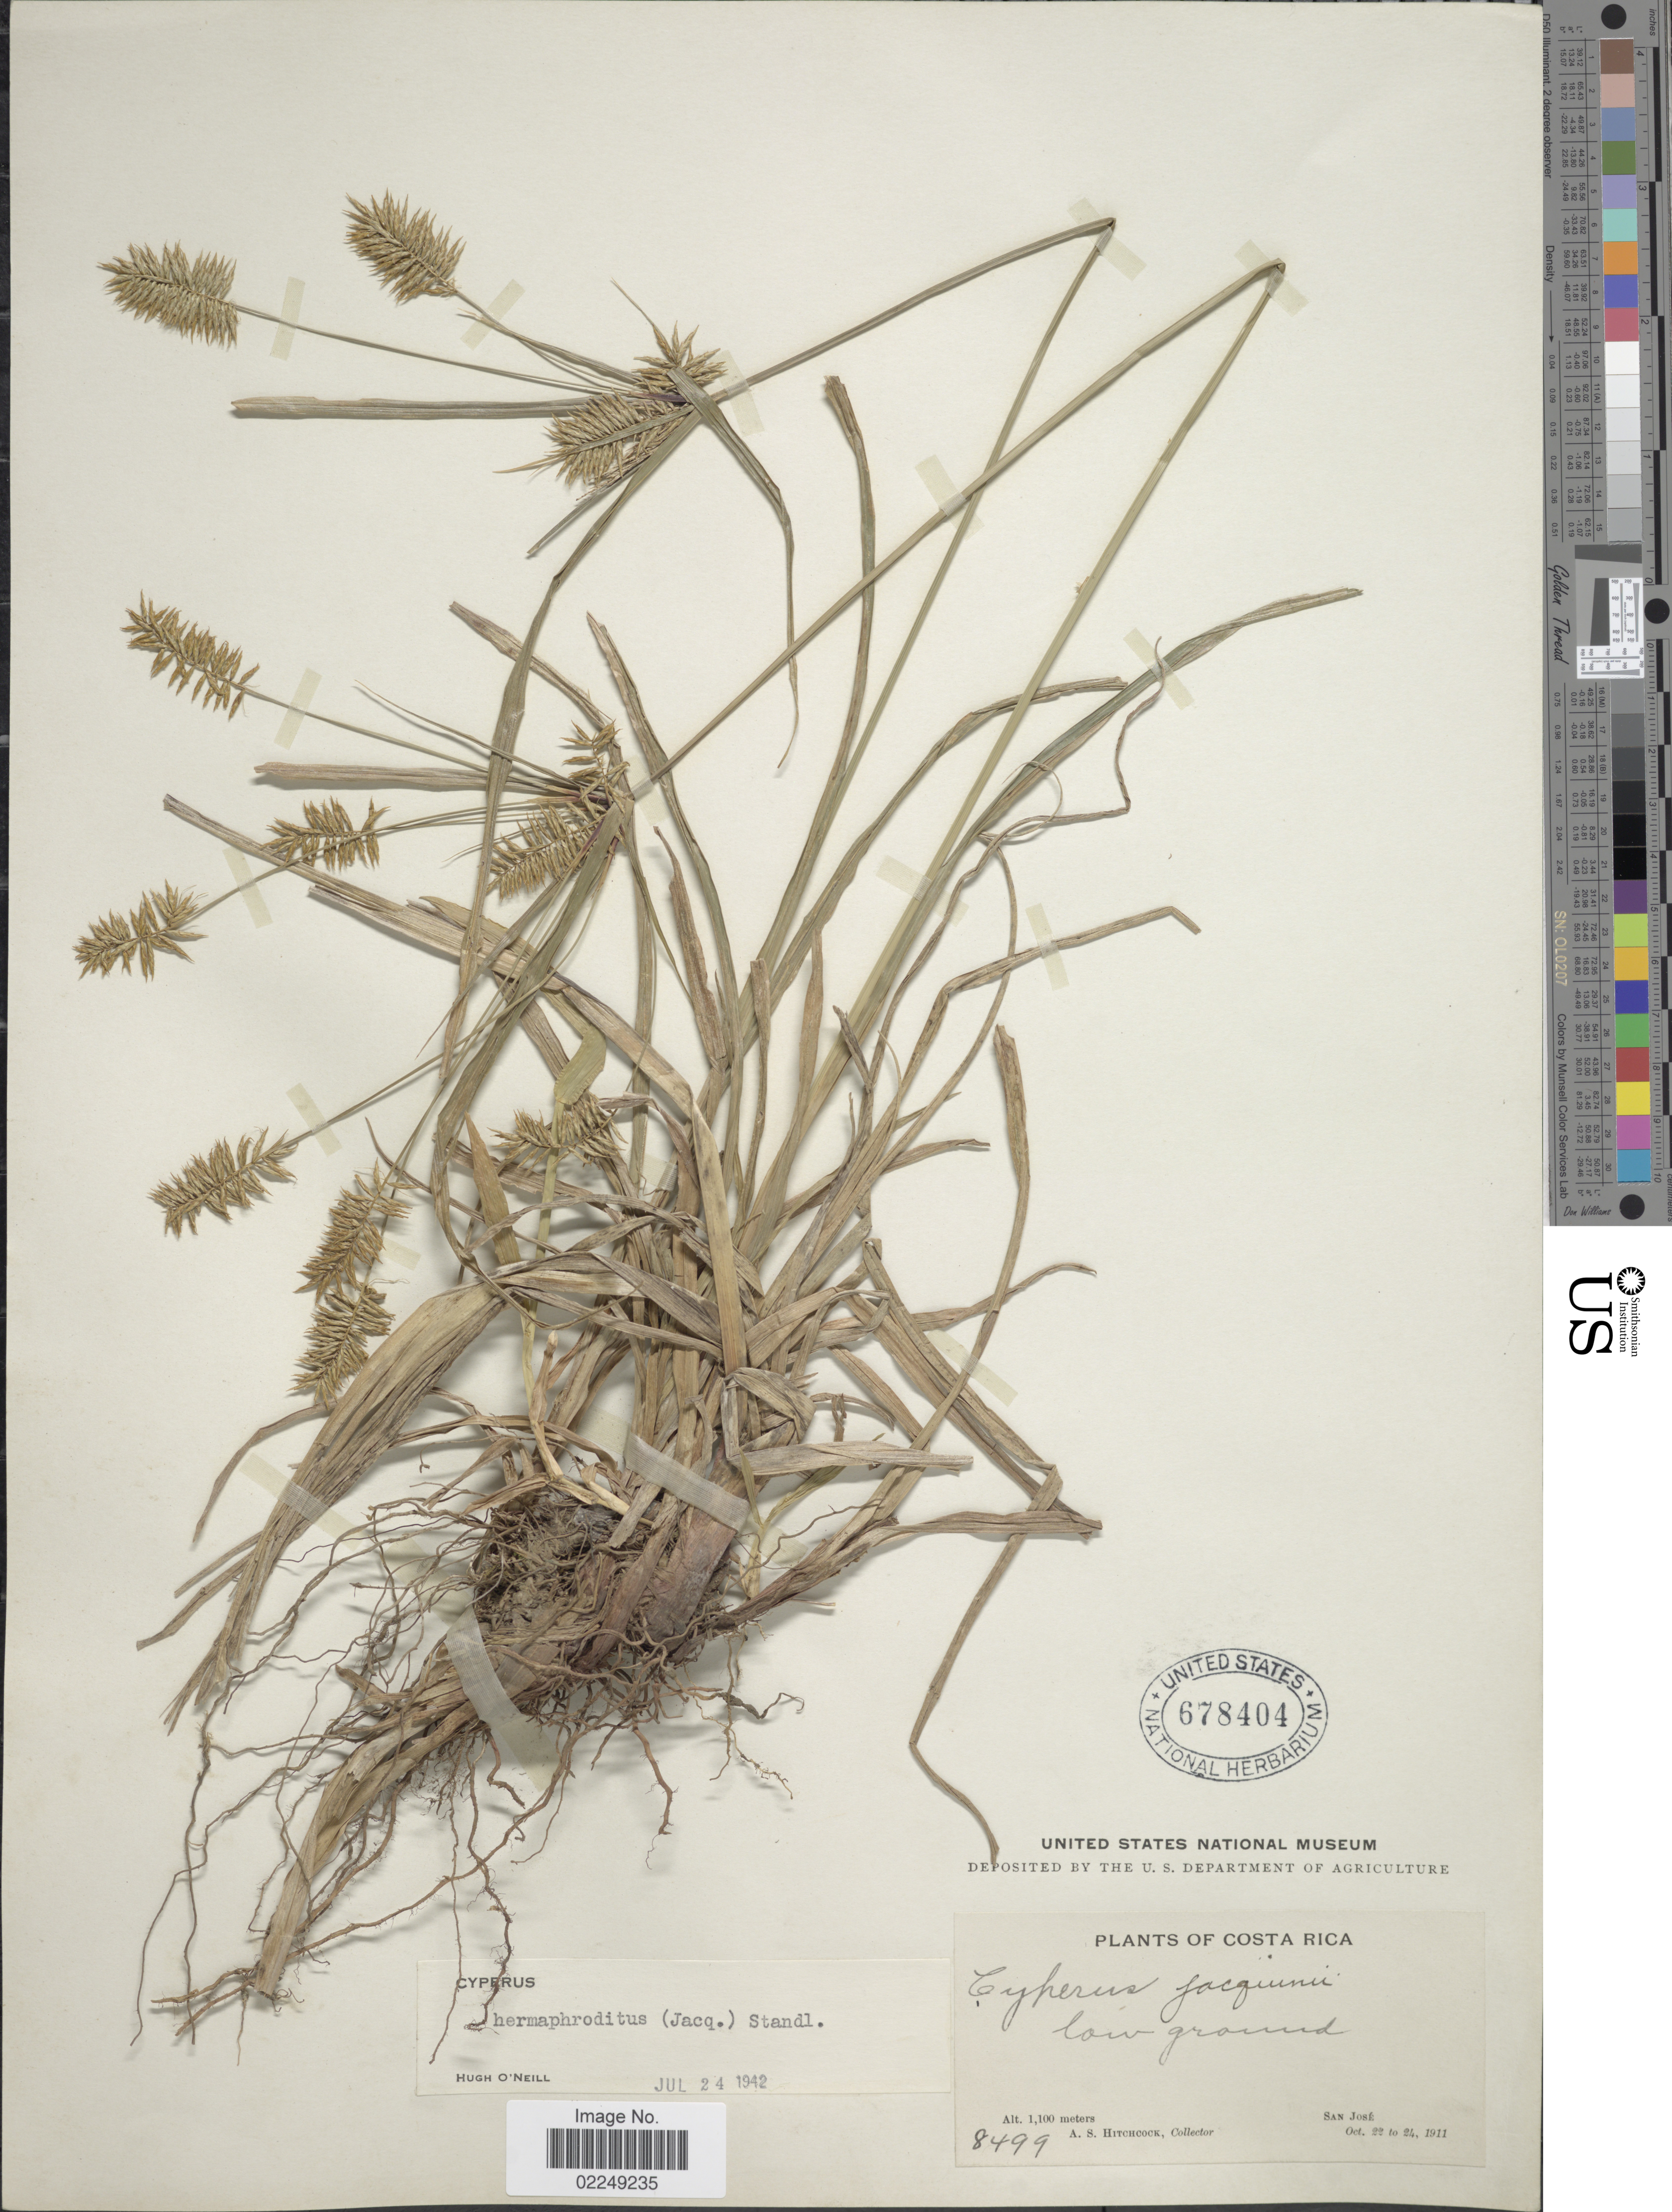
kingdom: Plantae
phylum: Tracheophyta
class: Liliopsida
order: Poales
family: Cyperaceae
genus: Cyperus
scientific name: Cyperus hermaphroditus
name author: (Jacq.) Standl.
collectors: A. S. Hitchcock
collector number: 8499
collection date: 1911-10-22/1911-10-24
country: Costa Rica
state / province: San José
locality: San Jose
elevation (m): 1100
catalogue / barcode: US 678404